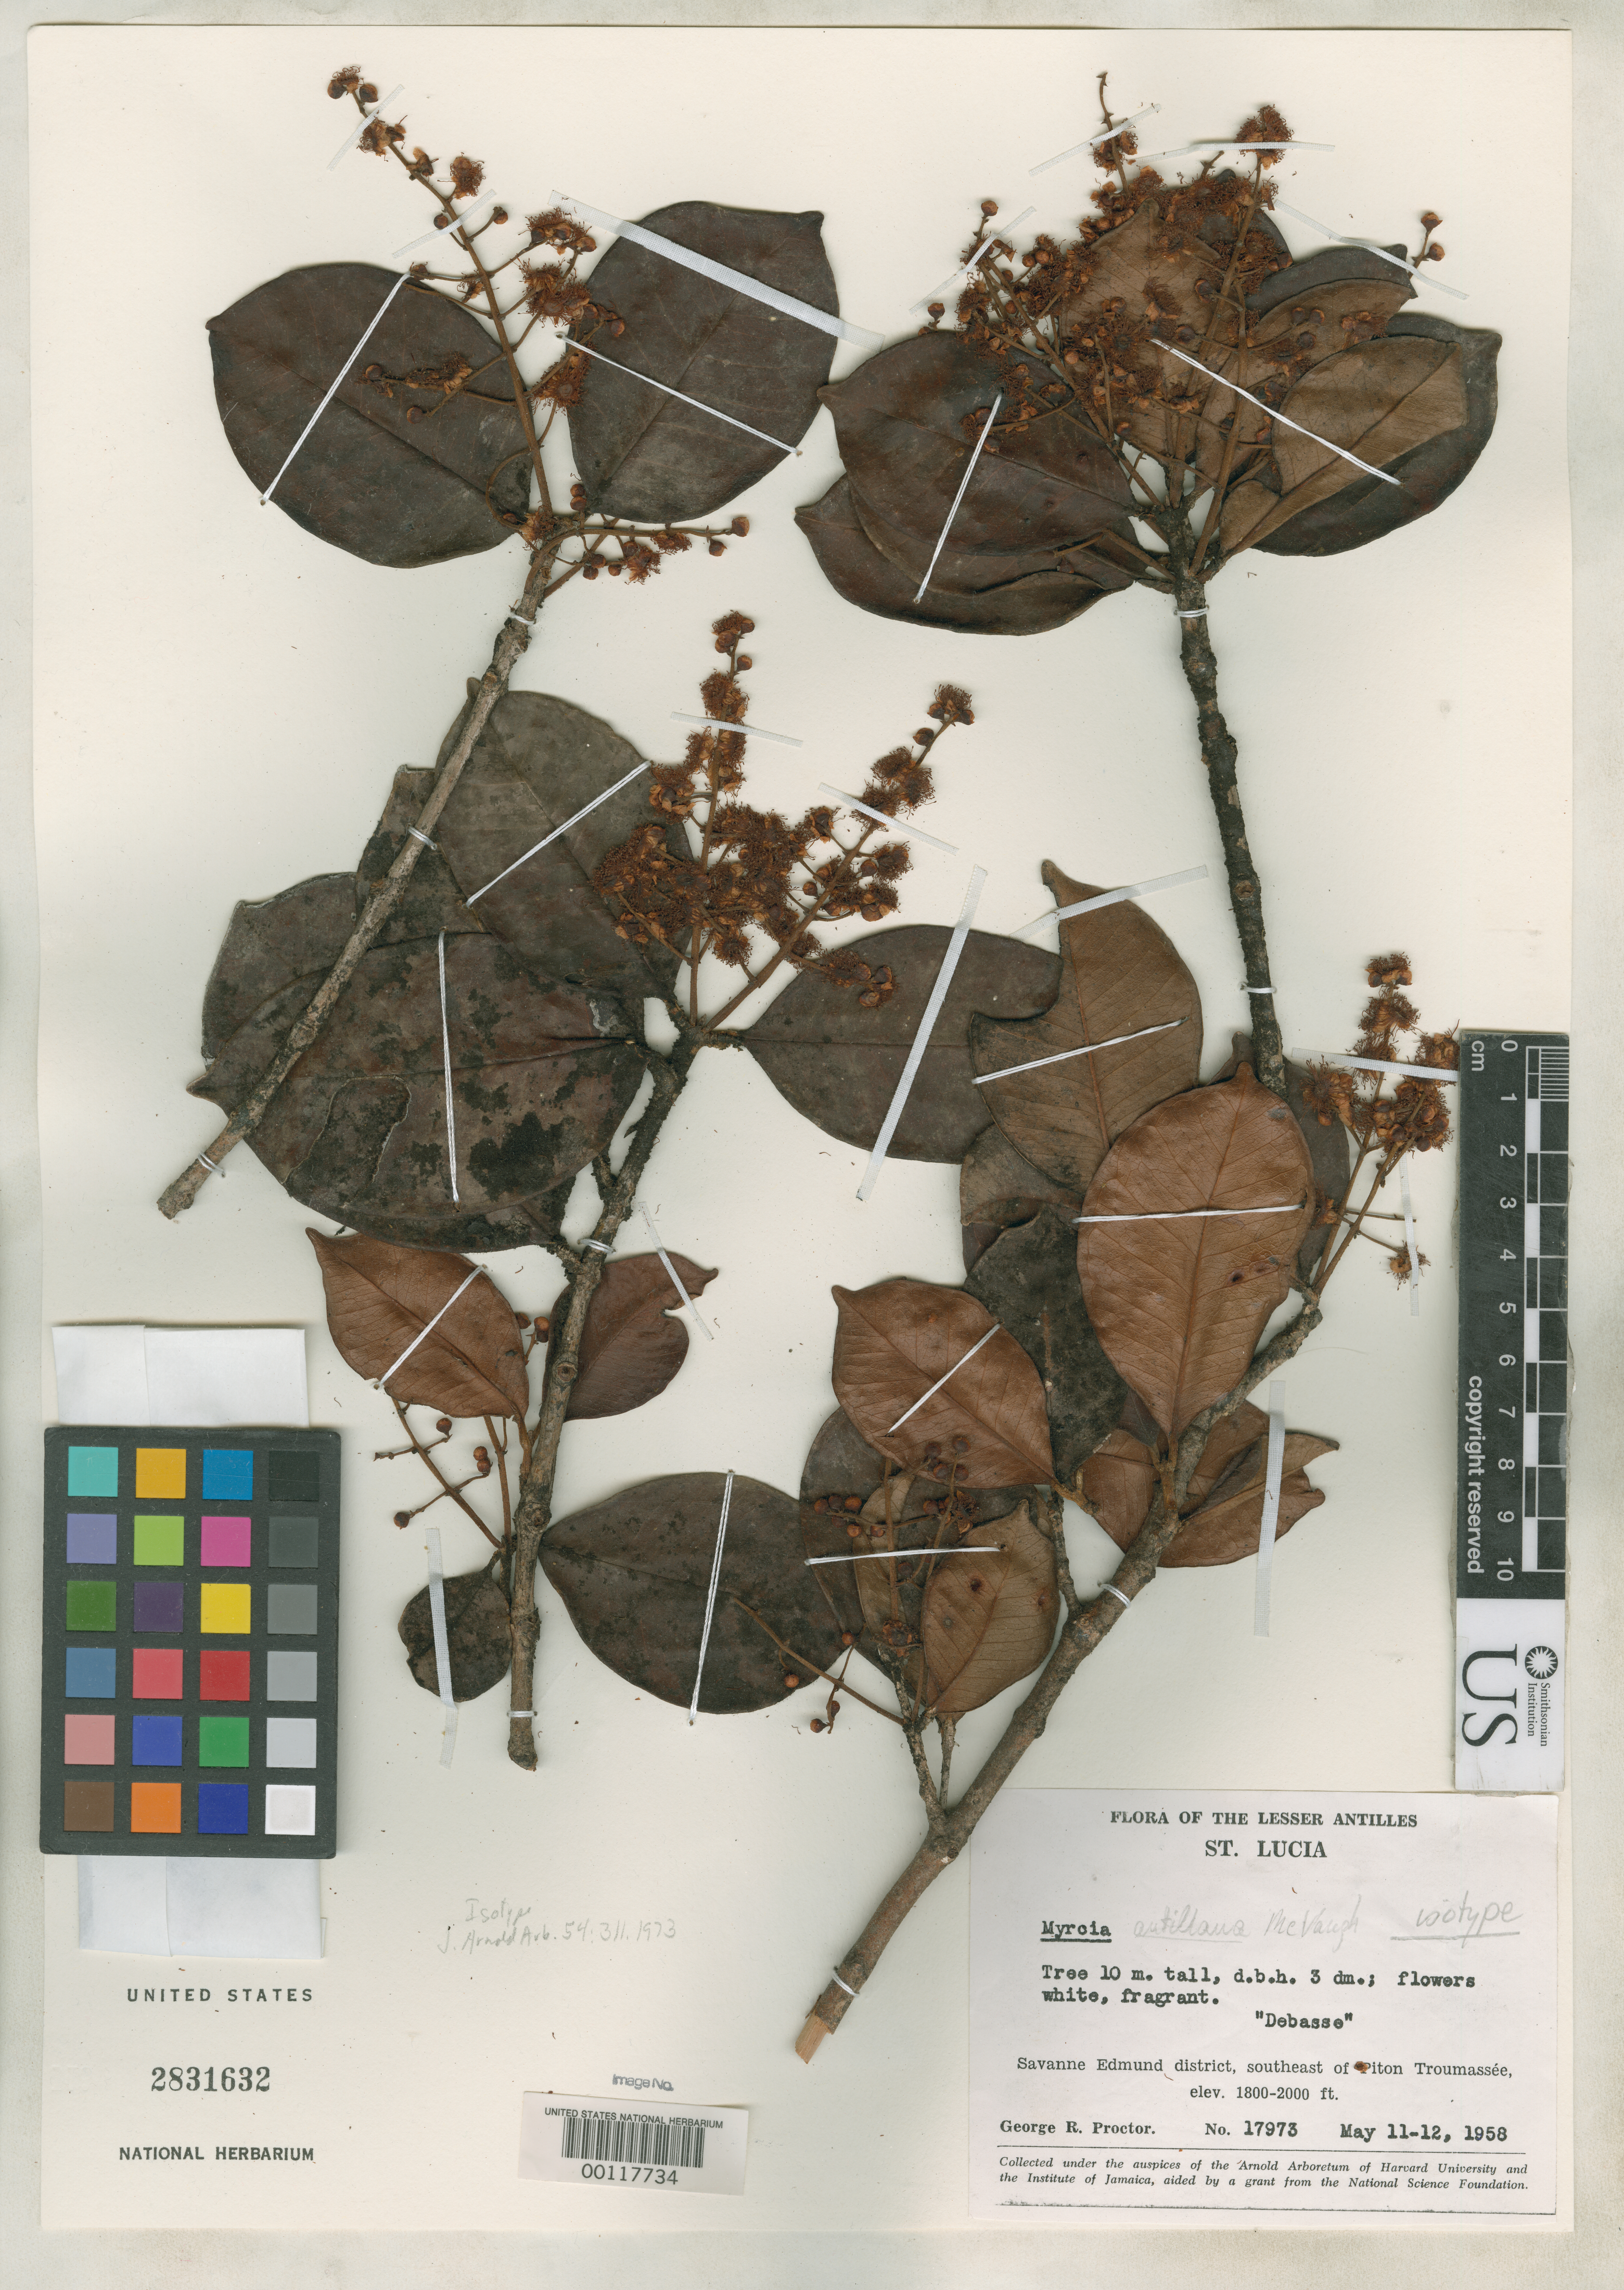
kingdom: Plantae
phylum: Tracheophyta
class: Magnoliopsida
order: Myrtales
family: Myrtaceae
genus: Myrcia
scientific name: Myrcia antillana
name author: McVaugh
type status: Isotype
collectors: G. R. Proctor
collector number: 17973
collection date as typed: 11 May 1958 to 12 May 1958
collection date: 1958-05-11/1958-05-12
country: St. Lucia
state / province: Savanne Edmund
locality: SE of Pitontroumassee.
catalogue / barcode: US 2831632